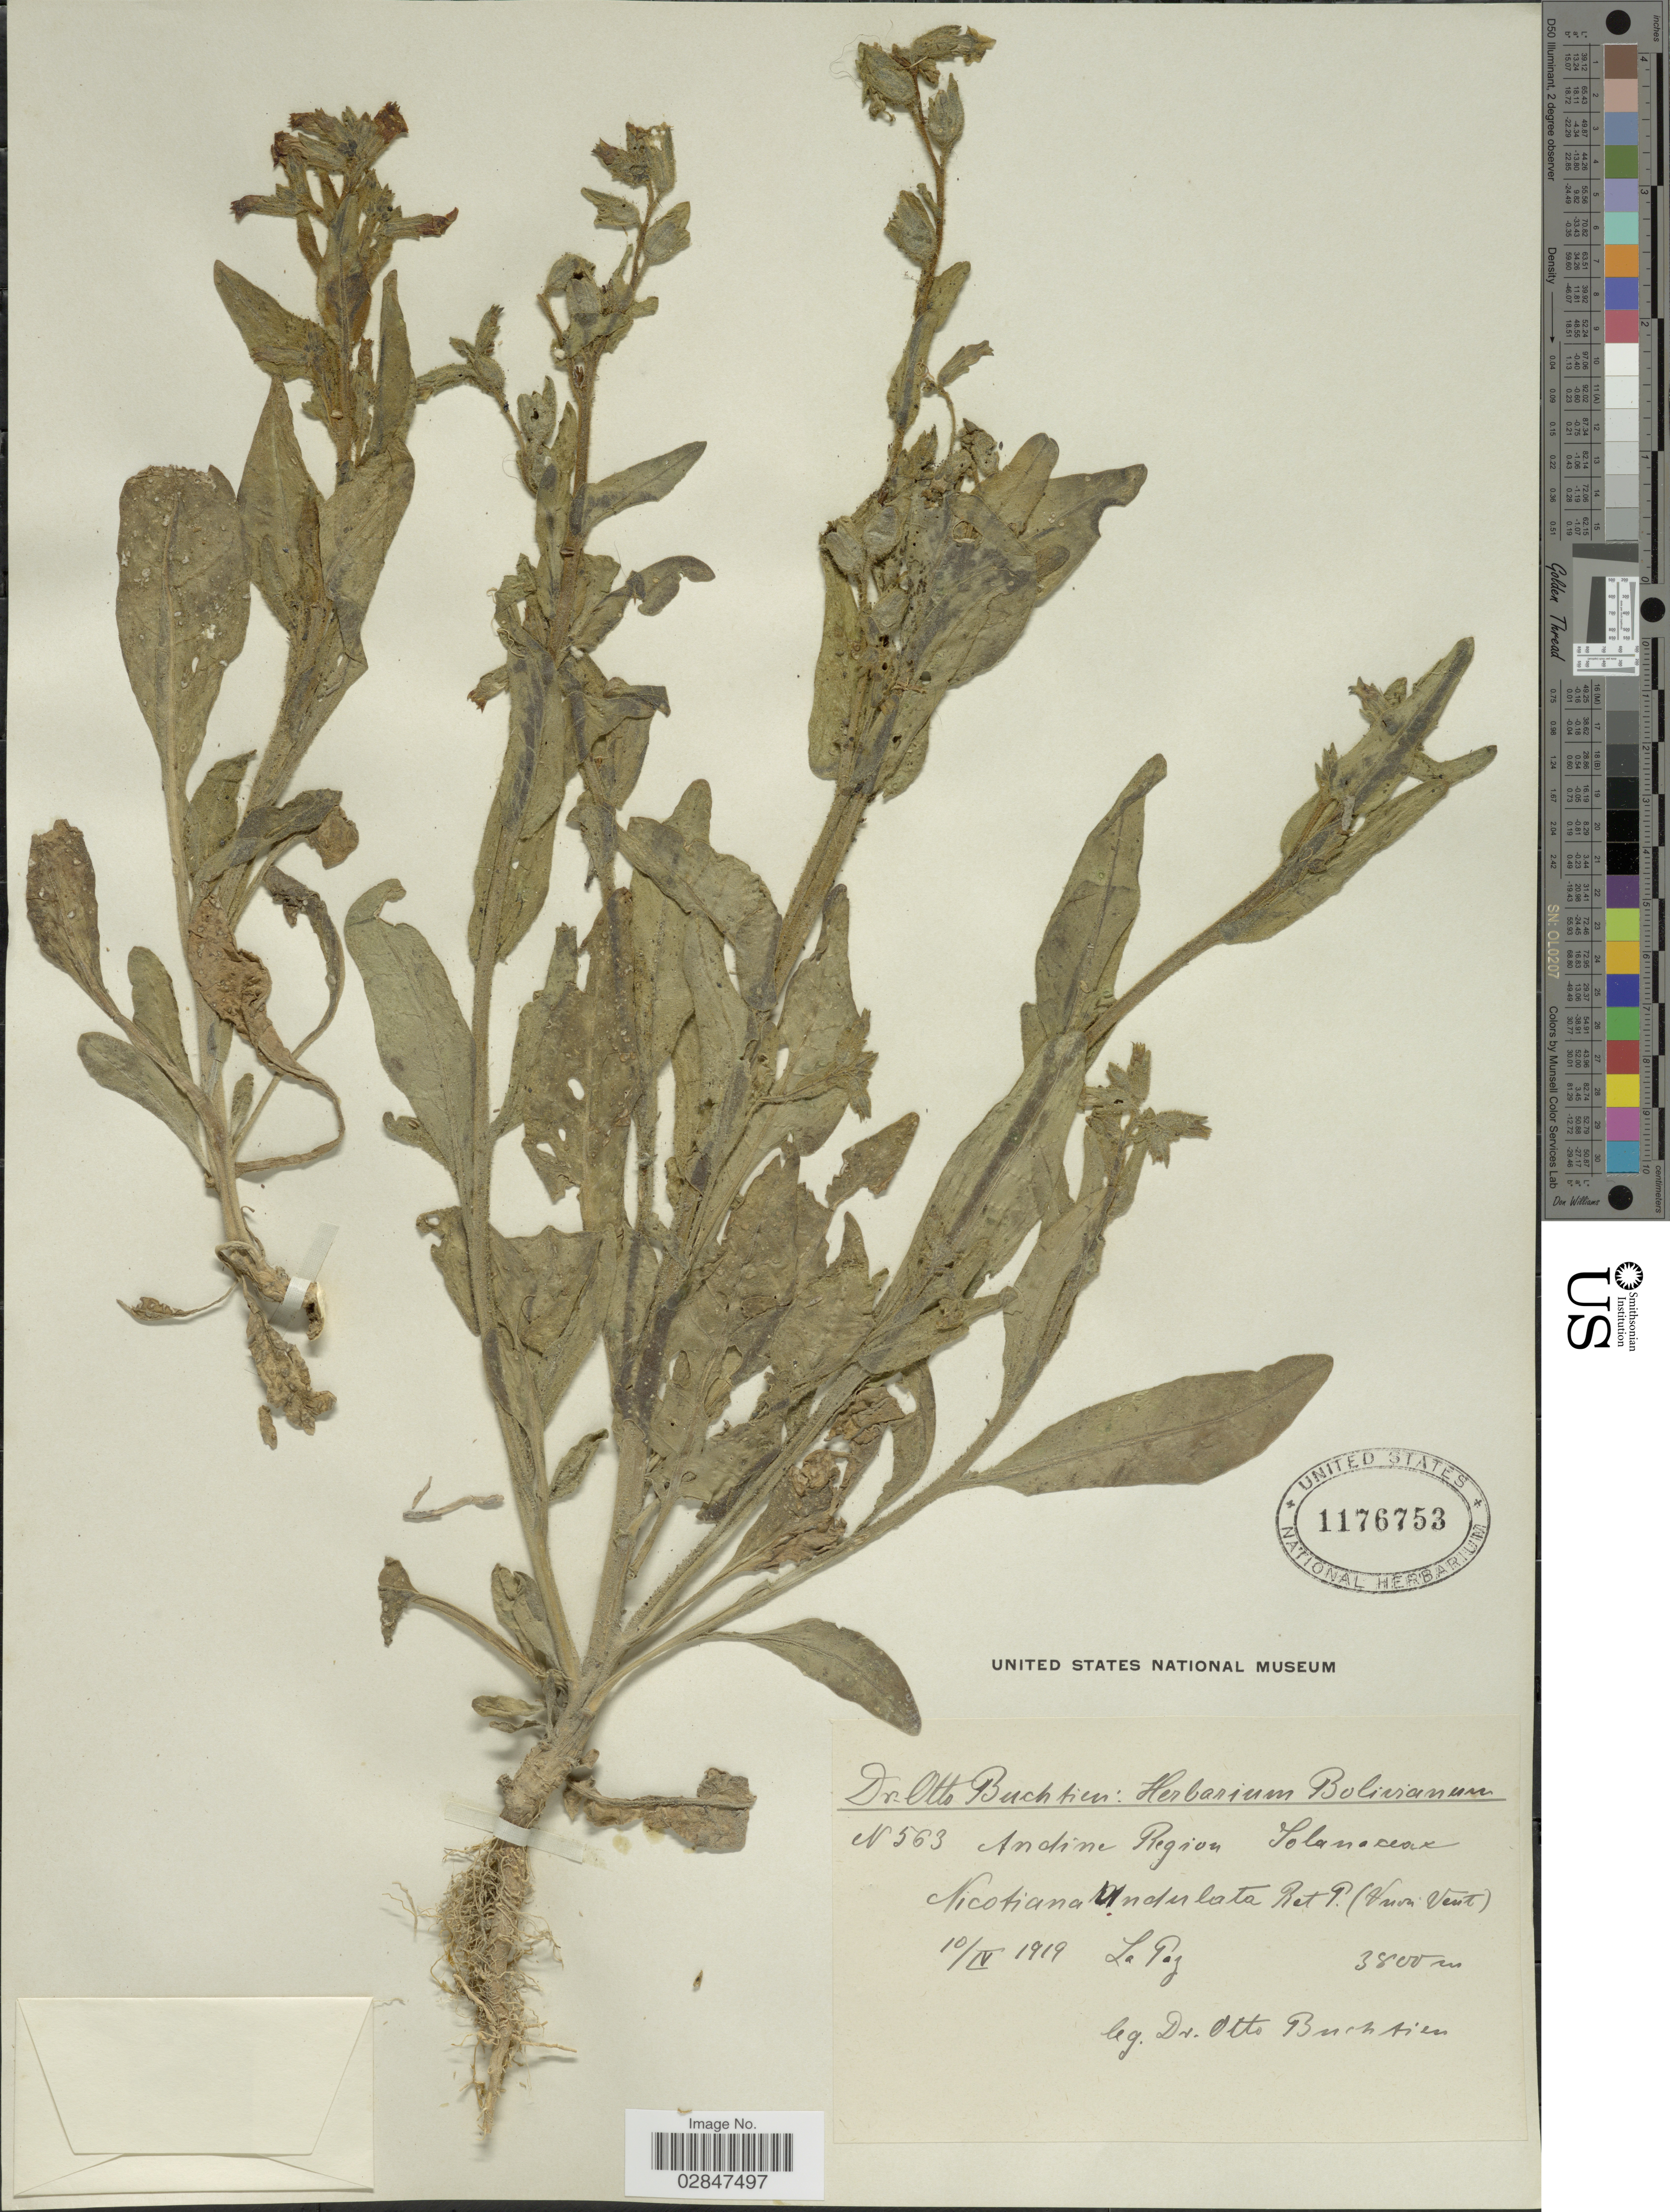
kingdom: Plantae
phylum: Tracheophyta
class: Magnoliopsida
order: Solanales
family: Solanaceae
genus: Nicotiana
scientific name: Nicotiana undulata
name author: Ruiz & Pav.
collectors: O. Buchtien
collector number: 563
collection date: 1919-04-10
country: Bolivia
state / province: La Paz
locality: Andine Region, La Paz.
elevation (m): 3800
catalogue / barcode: US 1176753